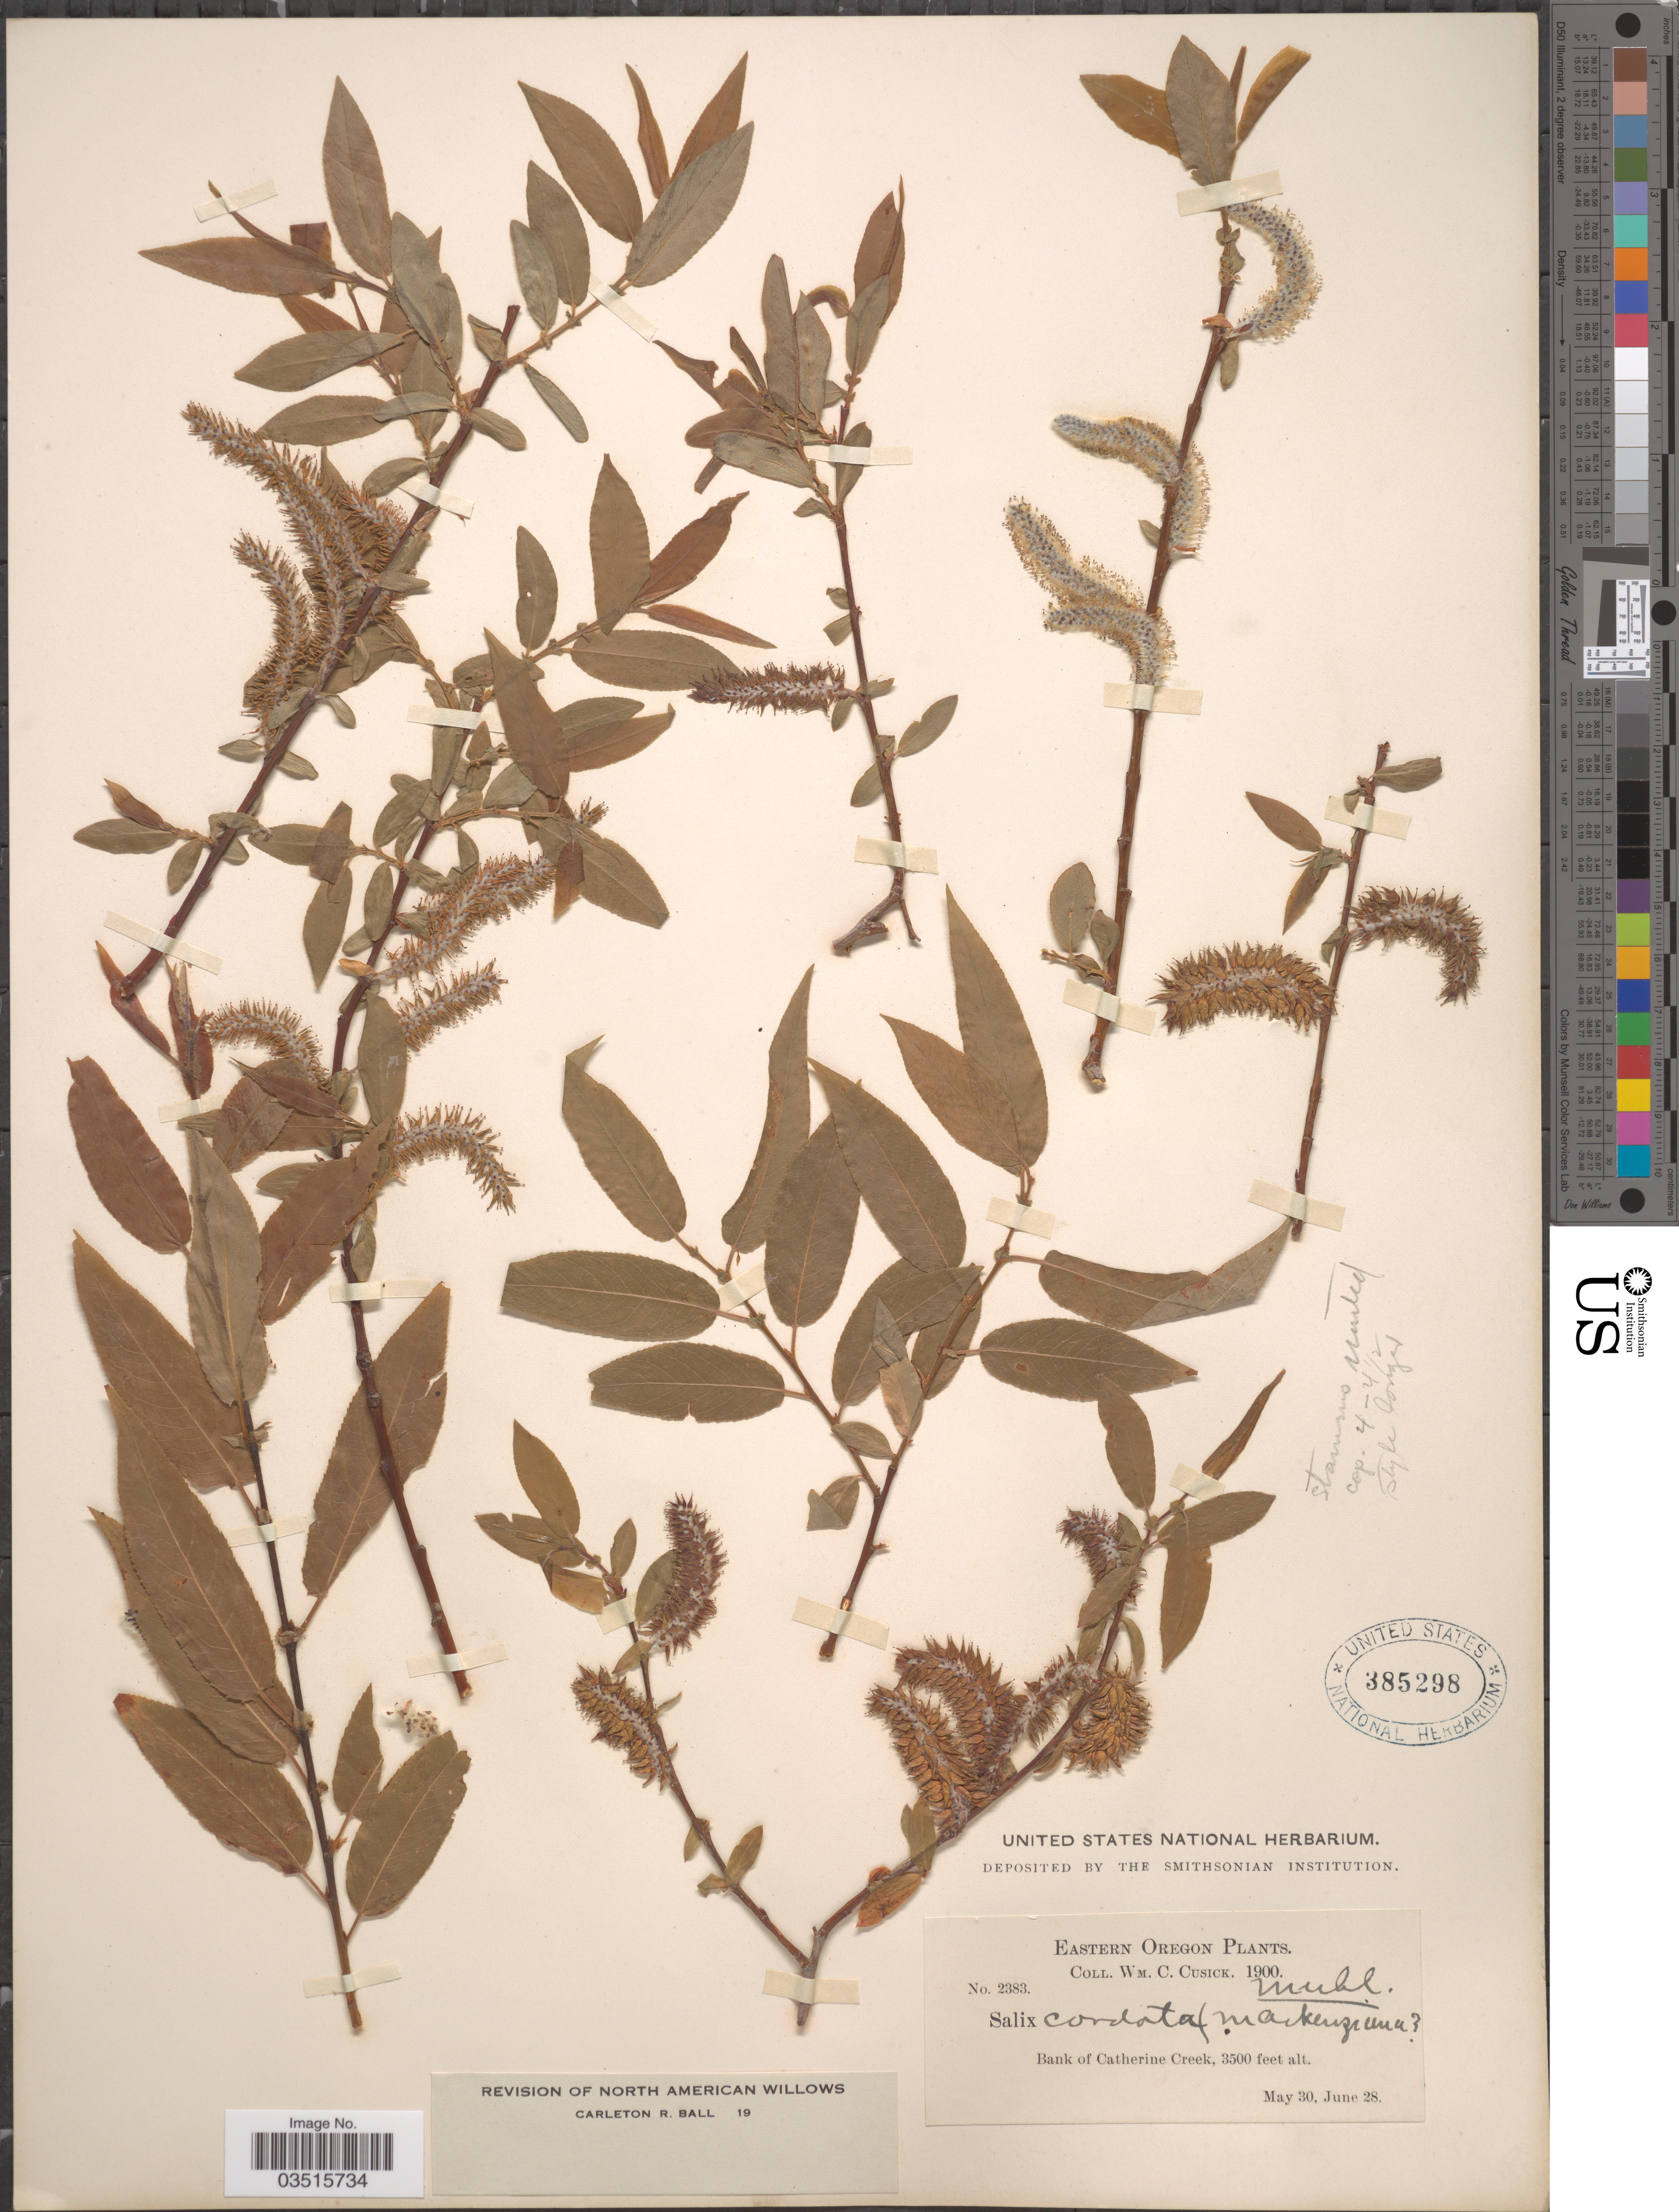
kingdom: Plantae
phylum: Tracheophyta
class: Magnoliopsida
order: Malpighiales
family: Salicaceae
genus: Salix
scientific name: Salix monochroma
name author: C.R. Ball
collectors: W. C. Cusick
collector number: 2383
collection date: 1900-05-30/1900-06-28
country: United States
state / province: Oregon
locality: Eastern Oregon. Bank of Catherine Creek.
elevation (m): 1067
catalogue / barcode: US 385298